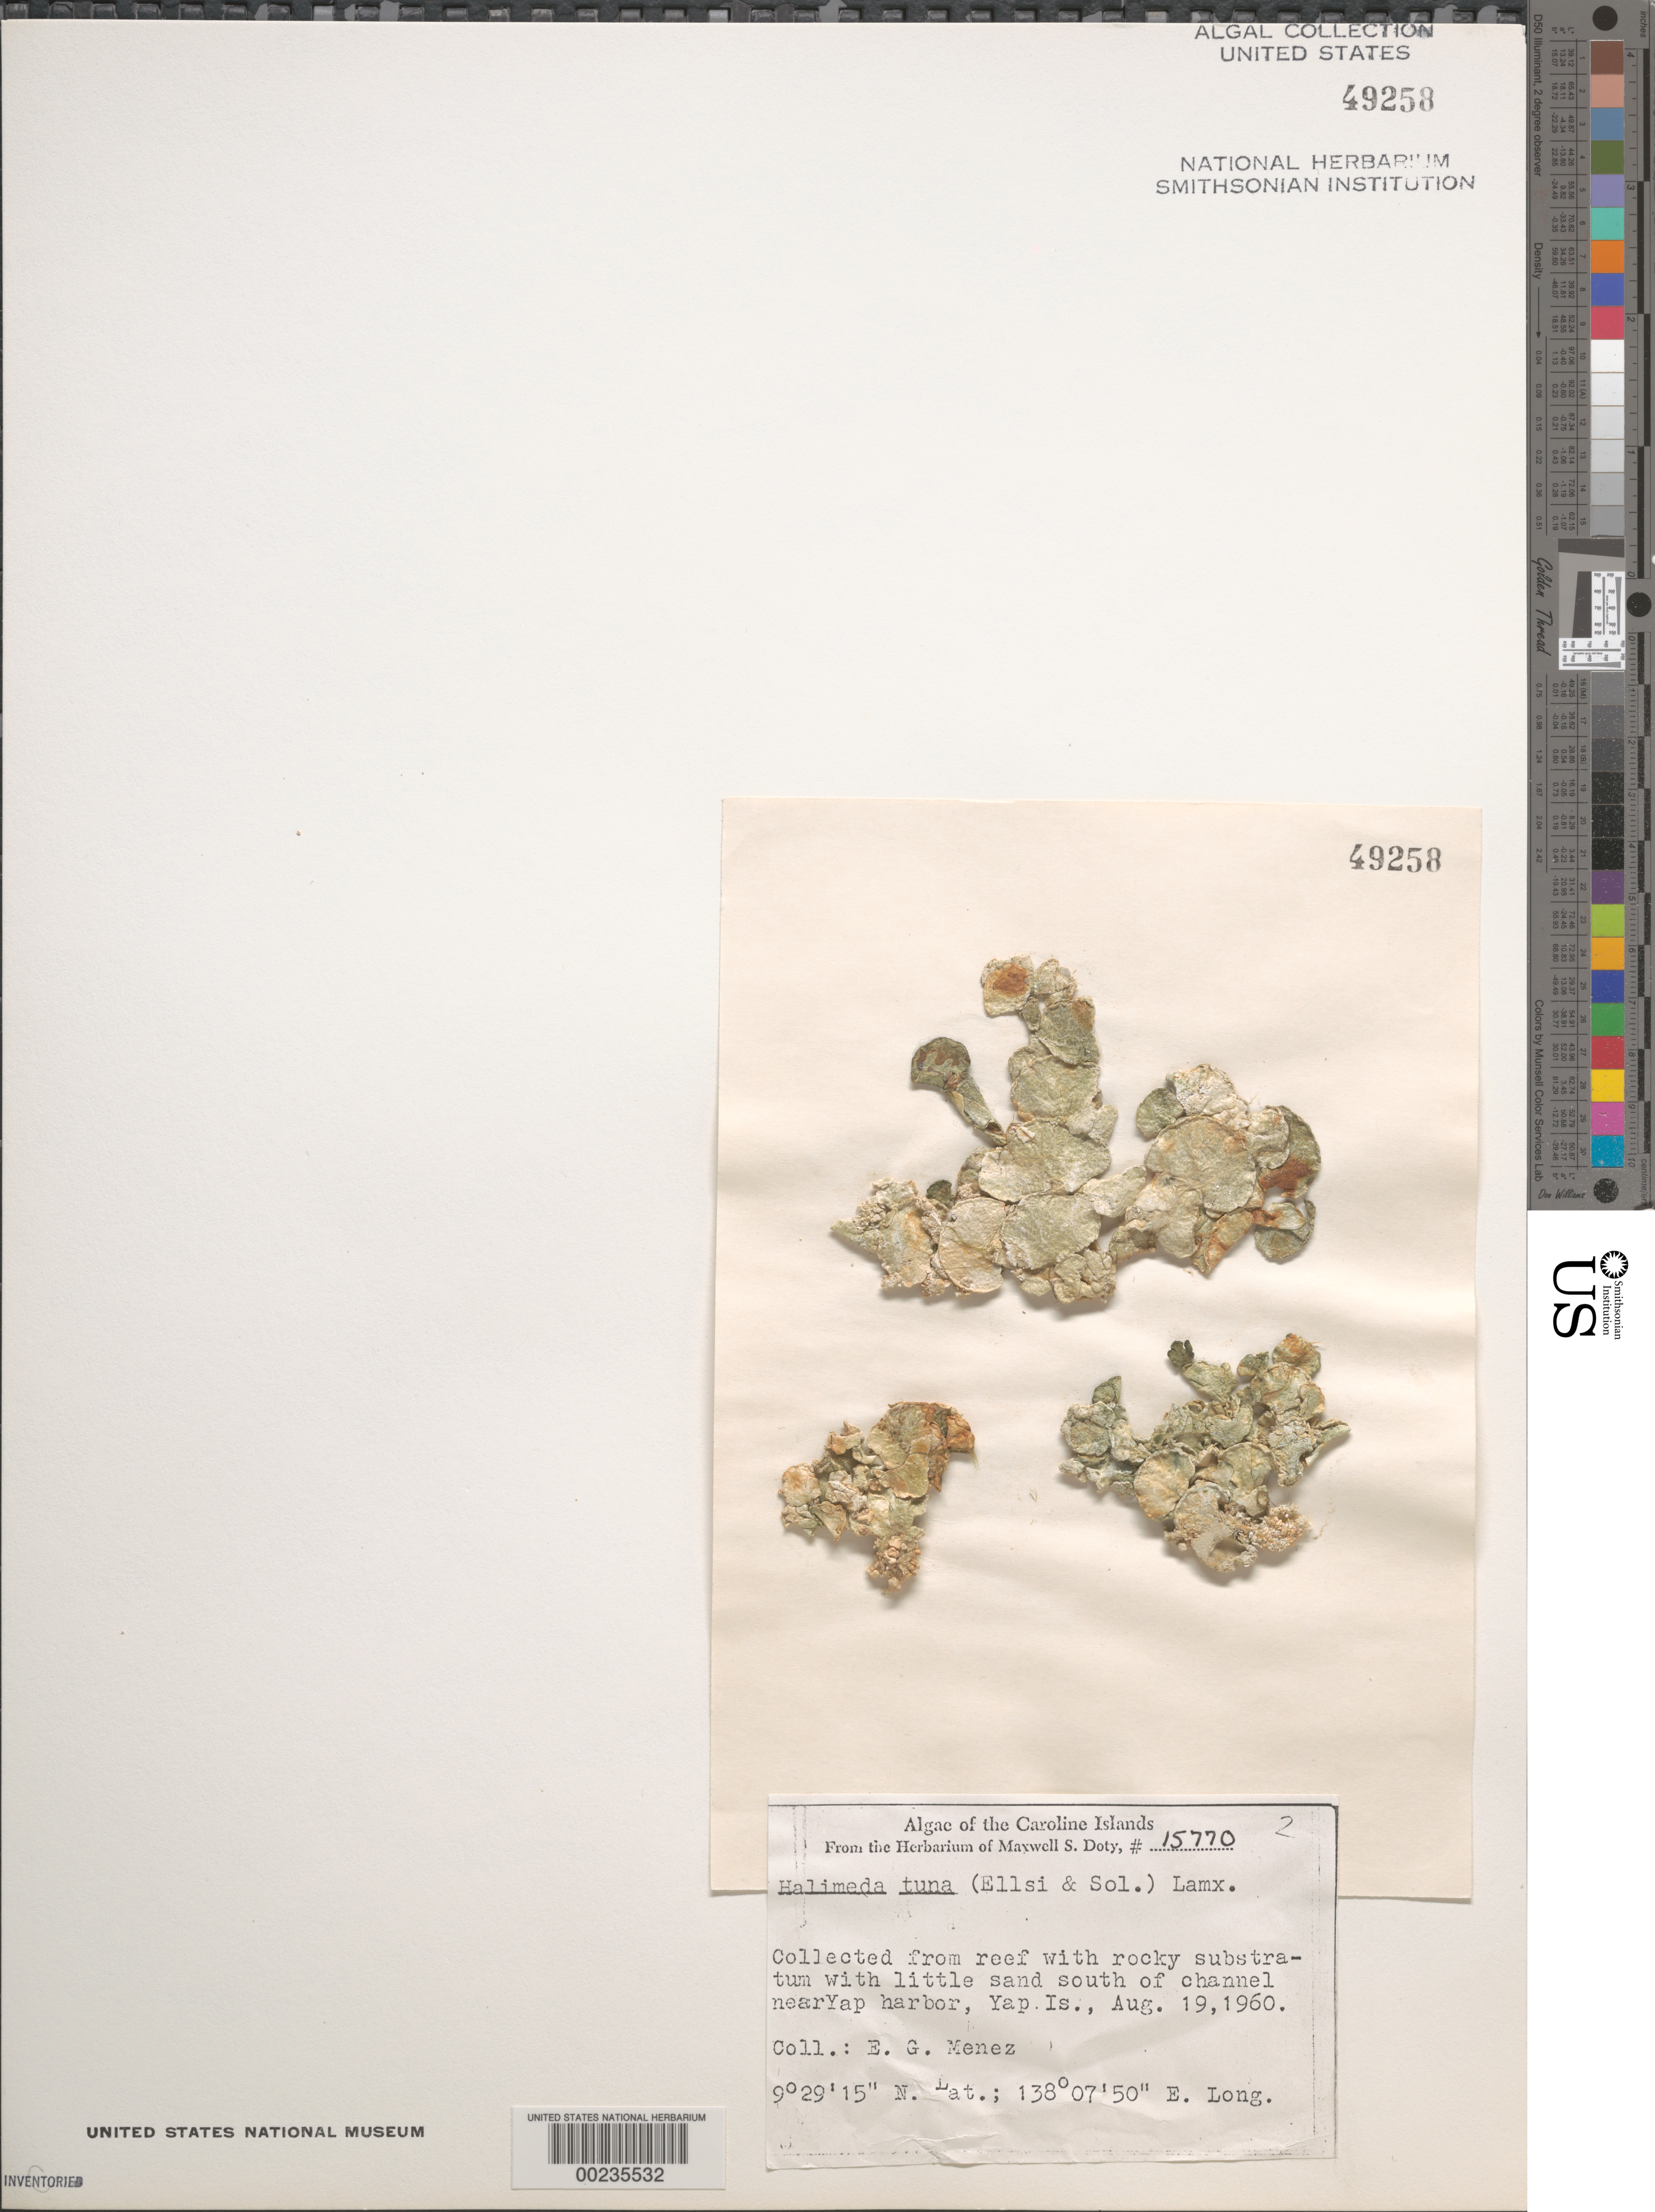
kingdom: Plantae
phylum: Chlorophyta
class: Ulvophyceae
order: Bryopsidales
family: Halimedaceae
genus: Halimeda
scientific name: Halimeda tuna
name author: (J. Ellis & Sol.) J.V.Lamouroux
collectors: Meñez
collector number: MSD 15770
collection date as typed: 19 Aug 1960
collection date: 1960-08-19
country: Micronesia, Federated States of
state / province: Yap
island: Yap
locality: Near Yap Harbor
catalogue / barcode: US 49258